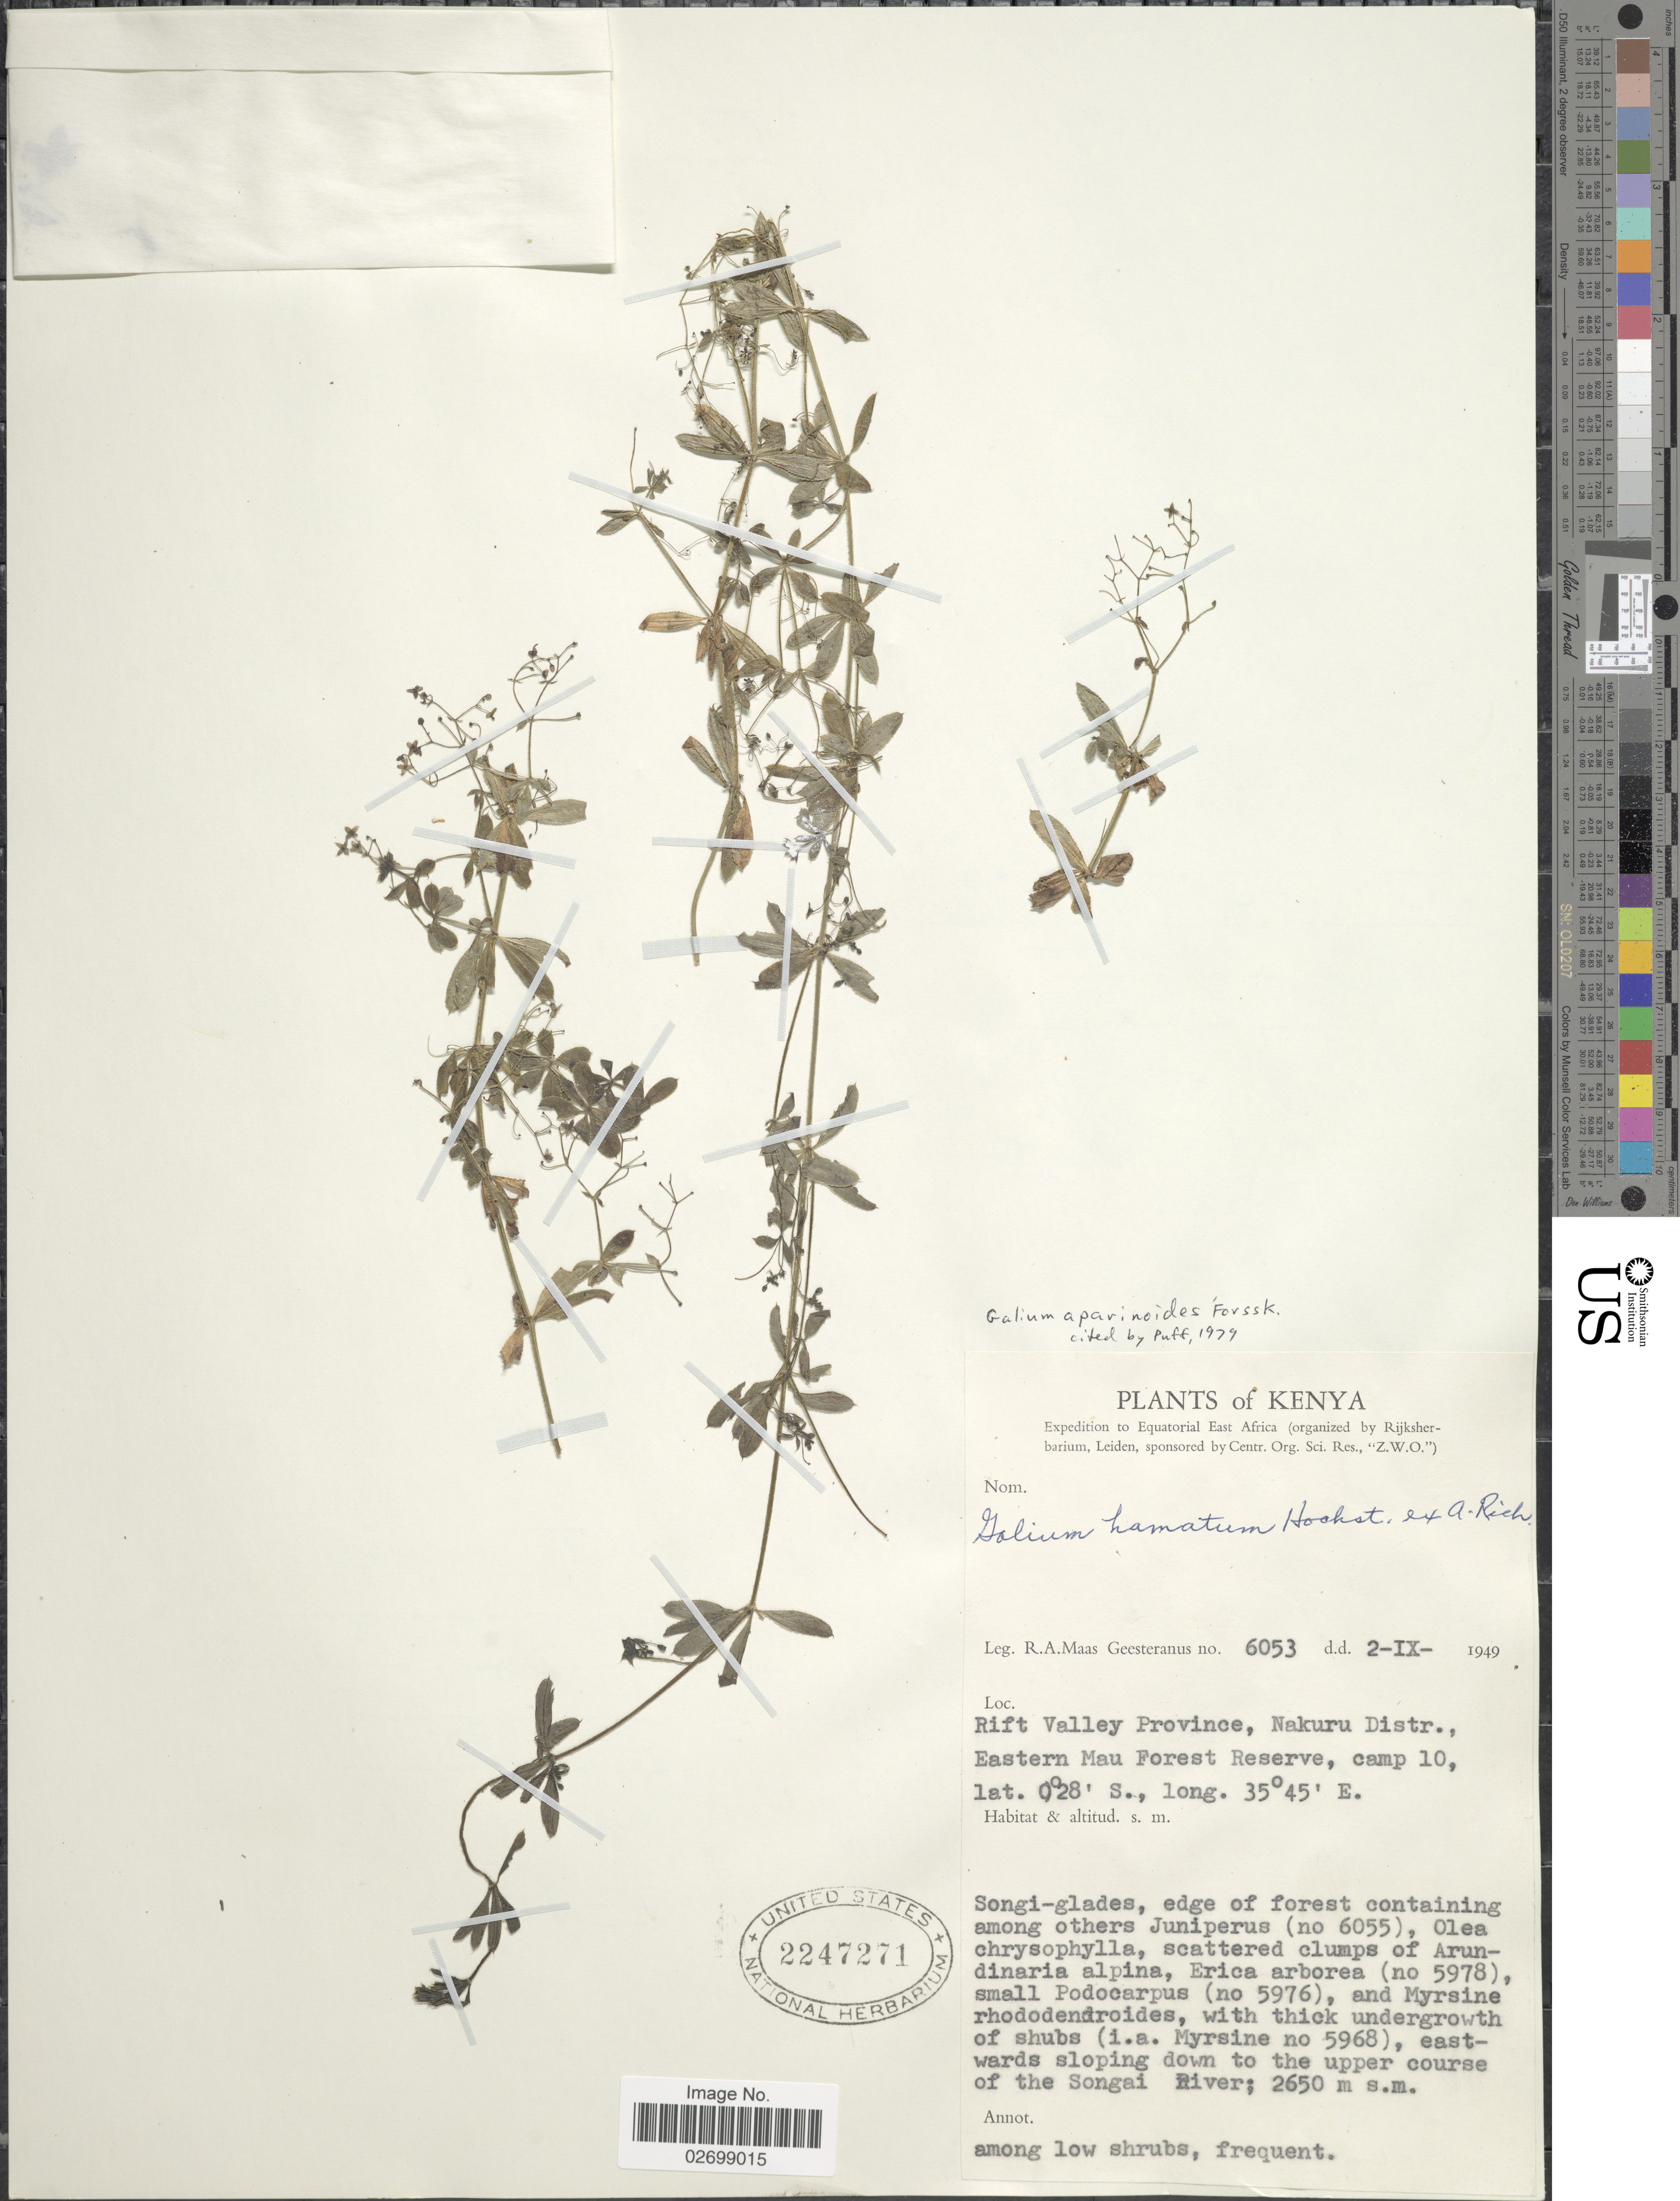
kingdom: Plantae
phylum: Tracheophyta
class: Magnoliopsida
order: Gentianales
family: Rubiaceae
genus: Galium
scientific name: Galium aparinoides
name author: Forssk.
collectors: R. A. Maas Geesteranus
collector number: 6053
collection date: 1949-09-02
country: Kenya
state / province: Nakuru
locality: Rift Valley Province, Eastern Mau Forest Reserve, camp 10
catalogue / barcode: US 2247271